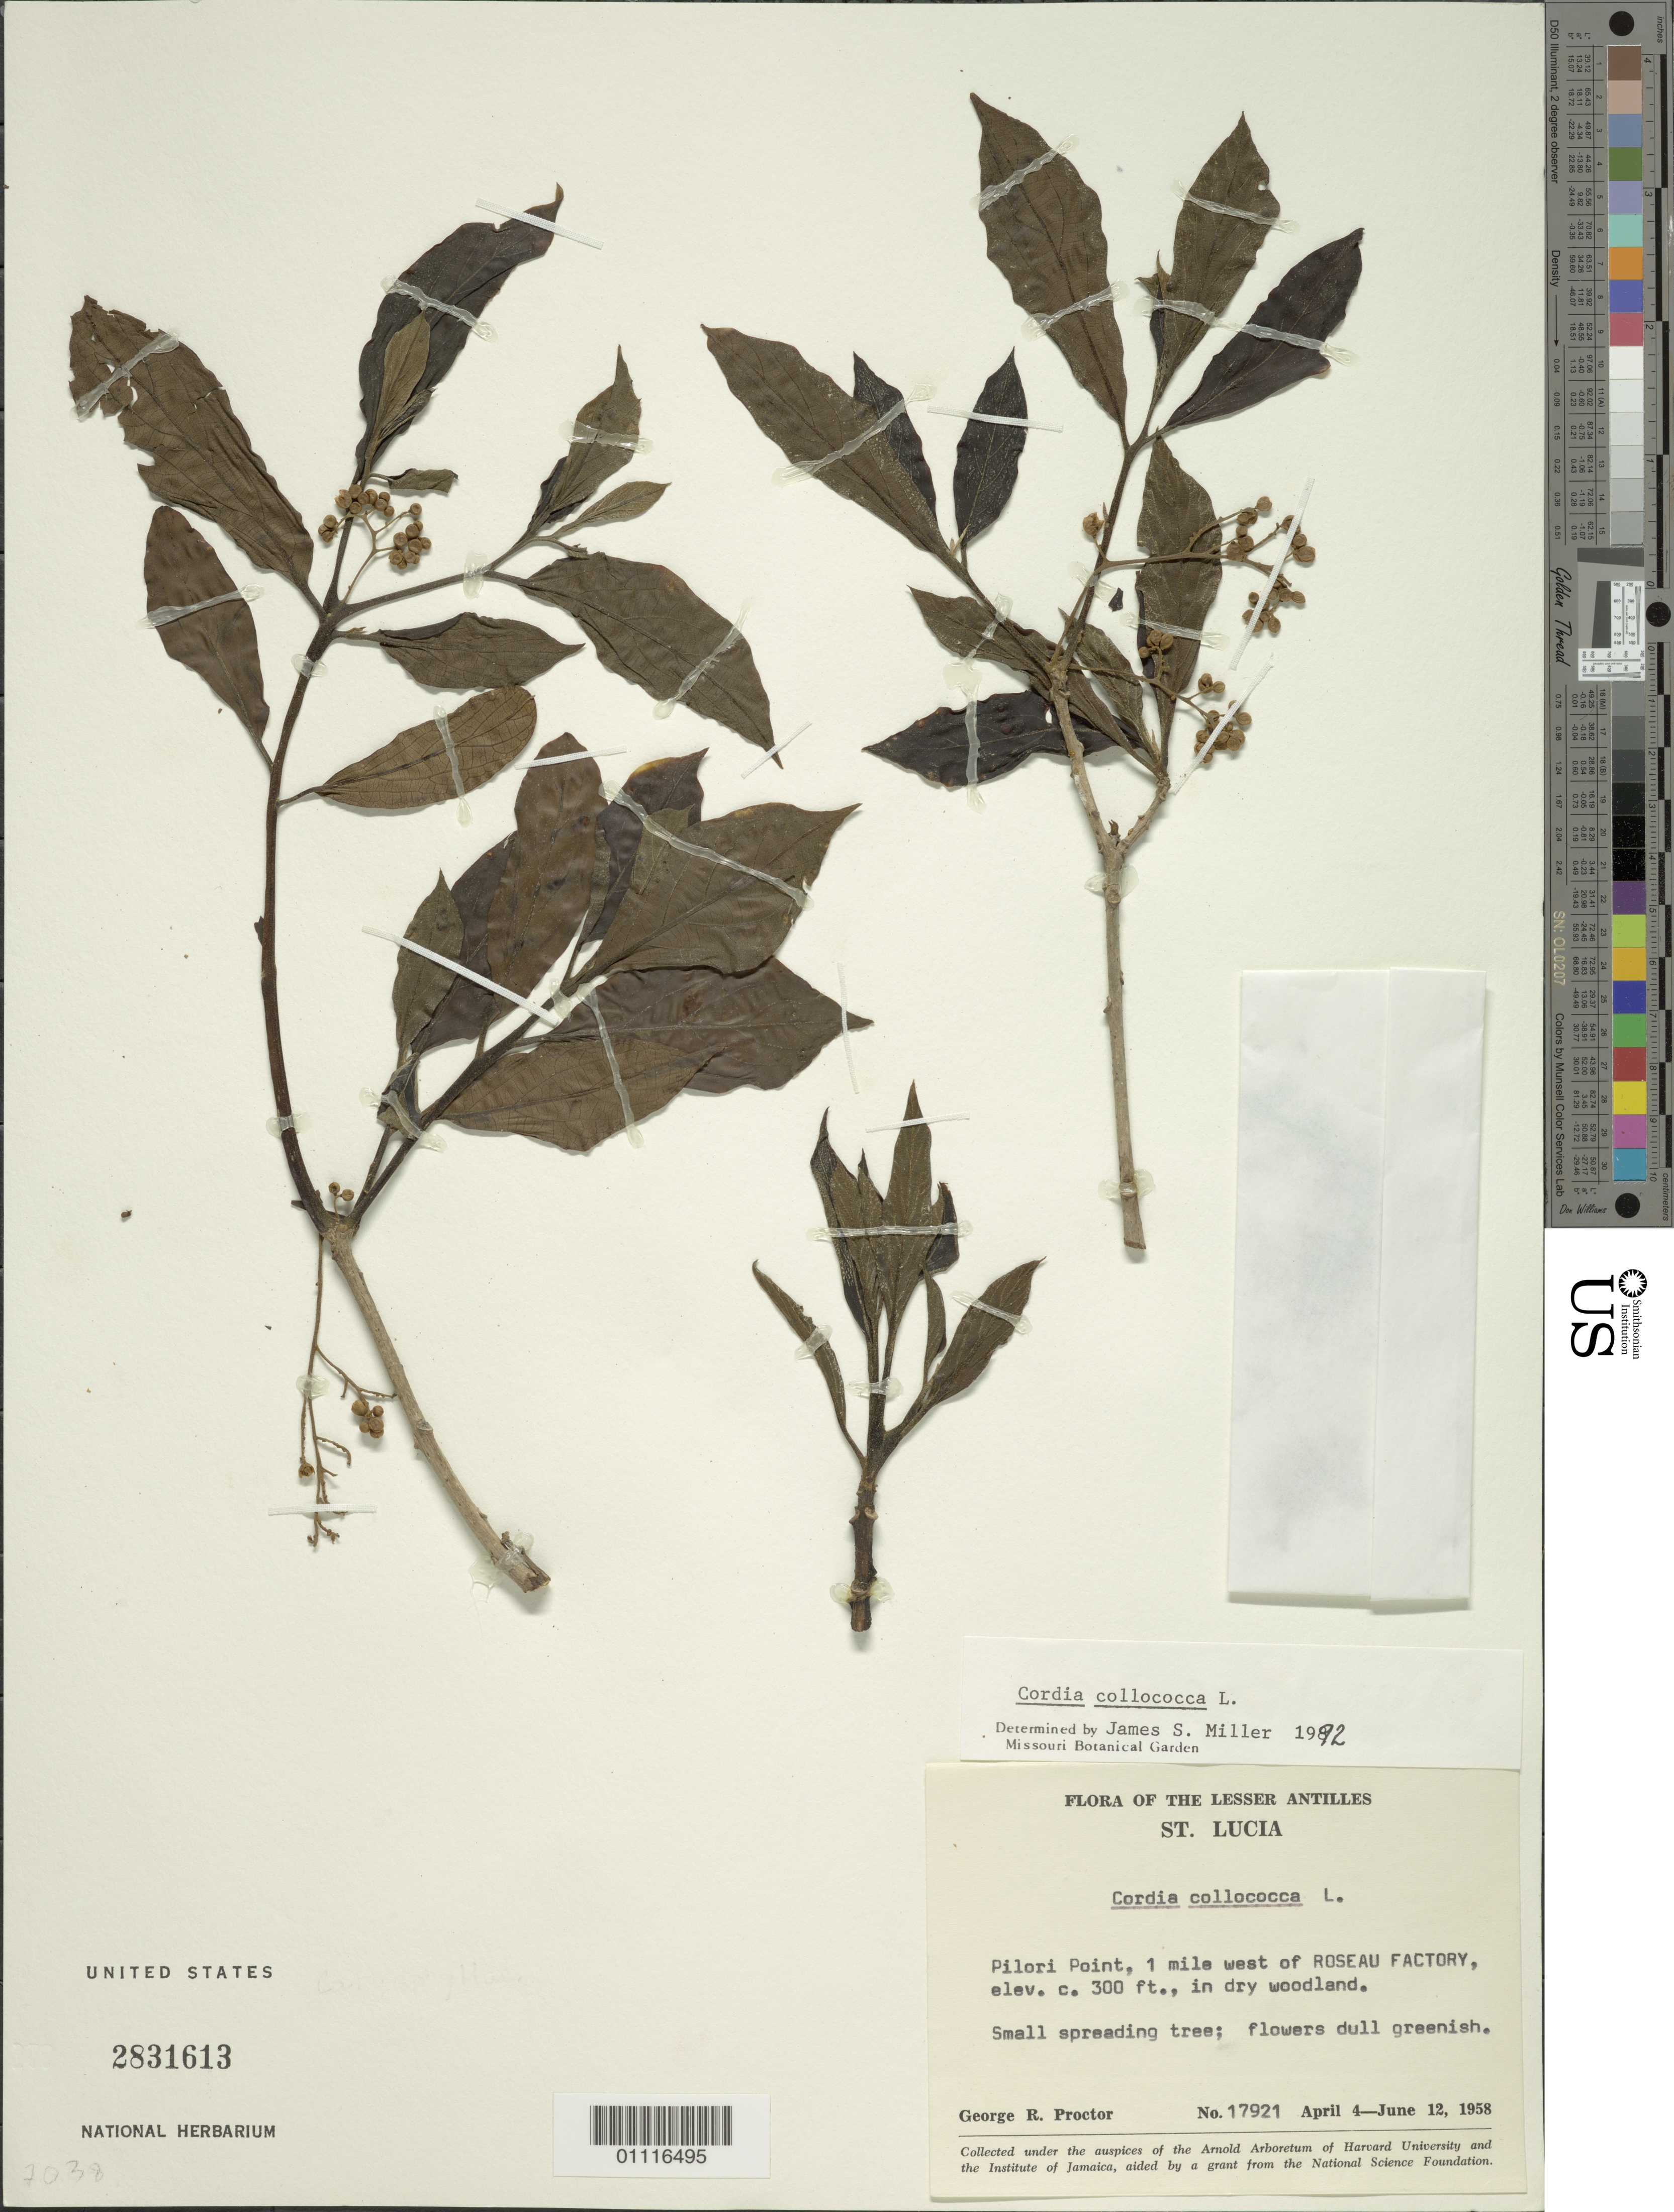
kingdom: Plantae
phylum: Tracheophyta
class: Magnoliopsida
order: Boraginales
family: Cordiaceae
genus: Cordia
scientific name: Cordia collococca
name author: L.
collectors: G. R. Proctor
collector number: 17921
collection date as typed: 04 Apr 1958 to 12 Jun 1958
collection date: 1958-04-04/1958-06-12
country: St. Lucia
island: St. Lucia I.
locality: Pilori Point, 1 mile W of Roseau Factory, in dry woodland.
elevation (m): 91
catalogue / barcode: US 2831613